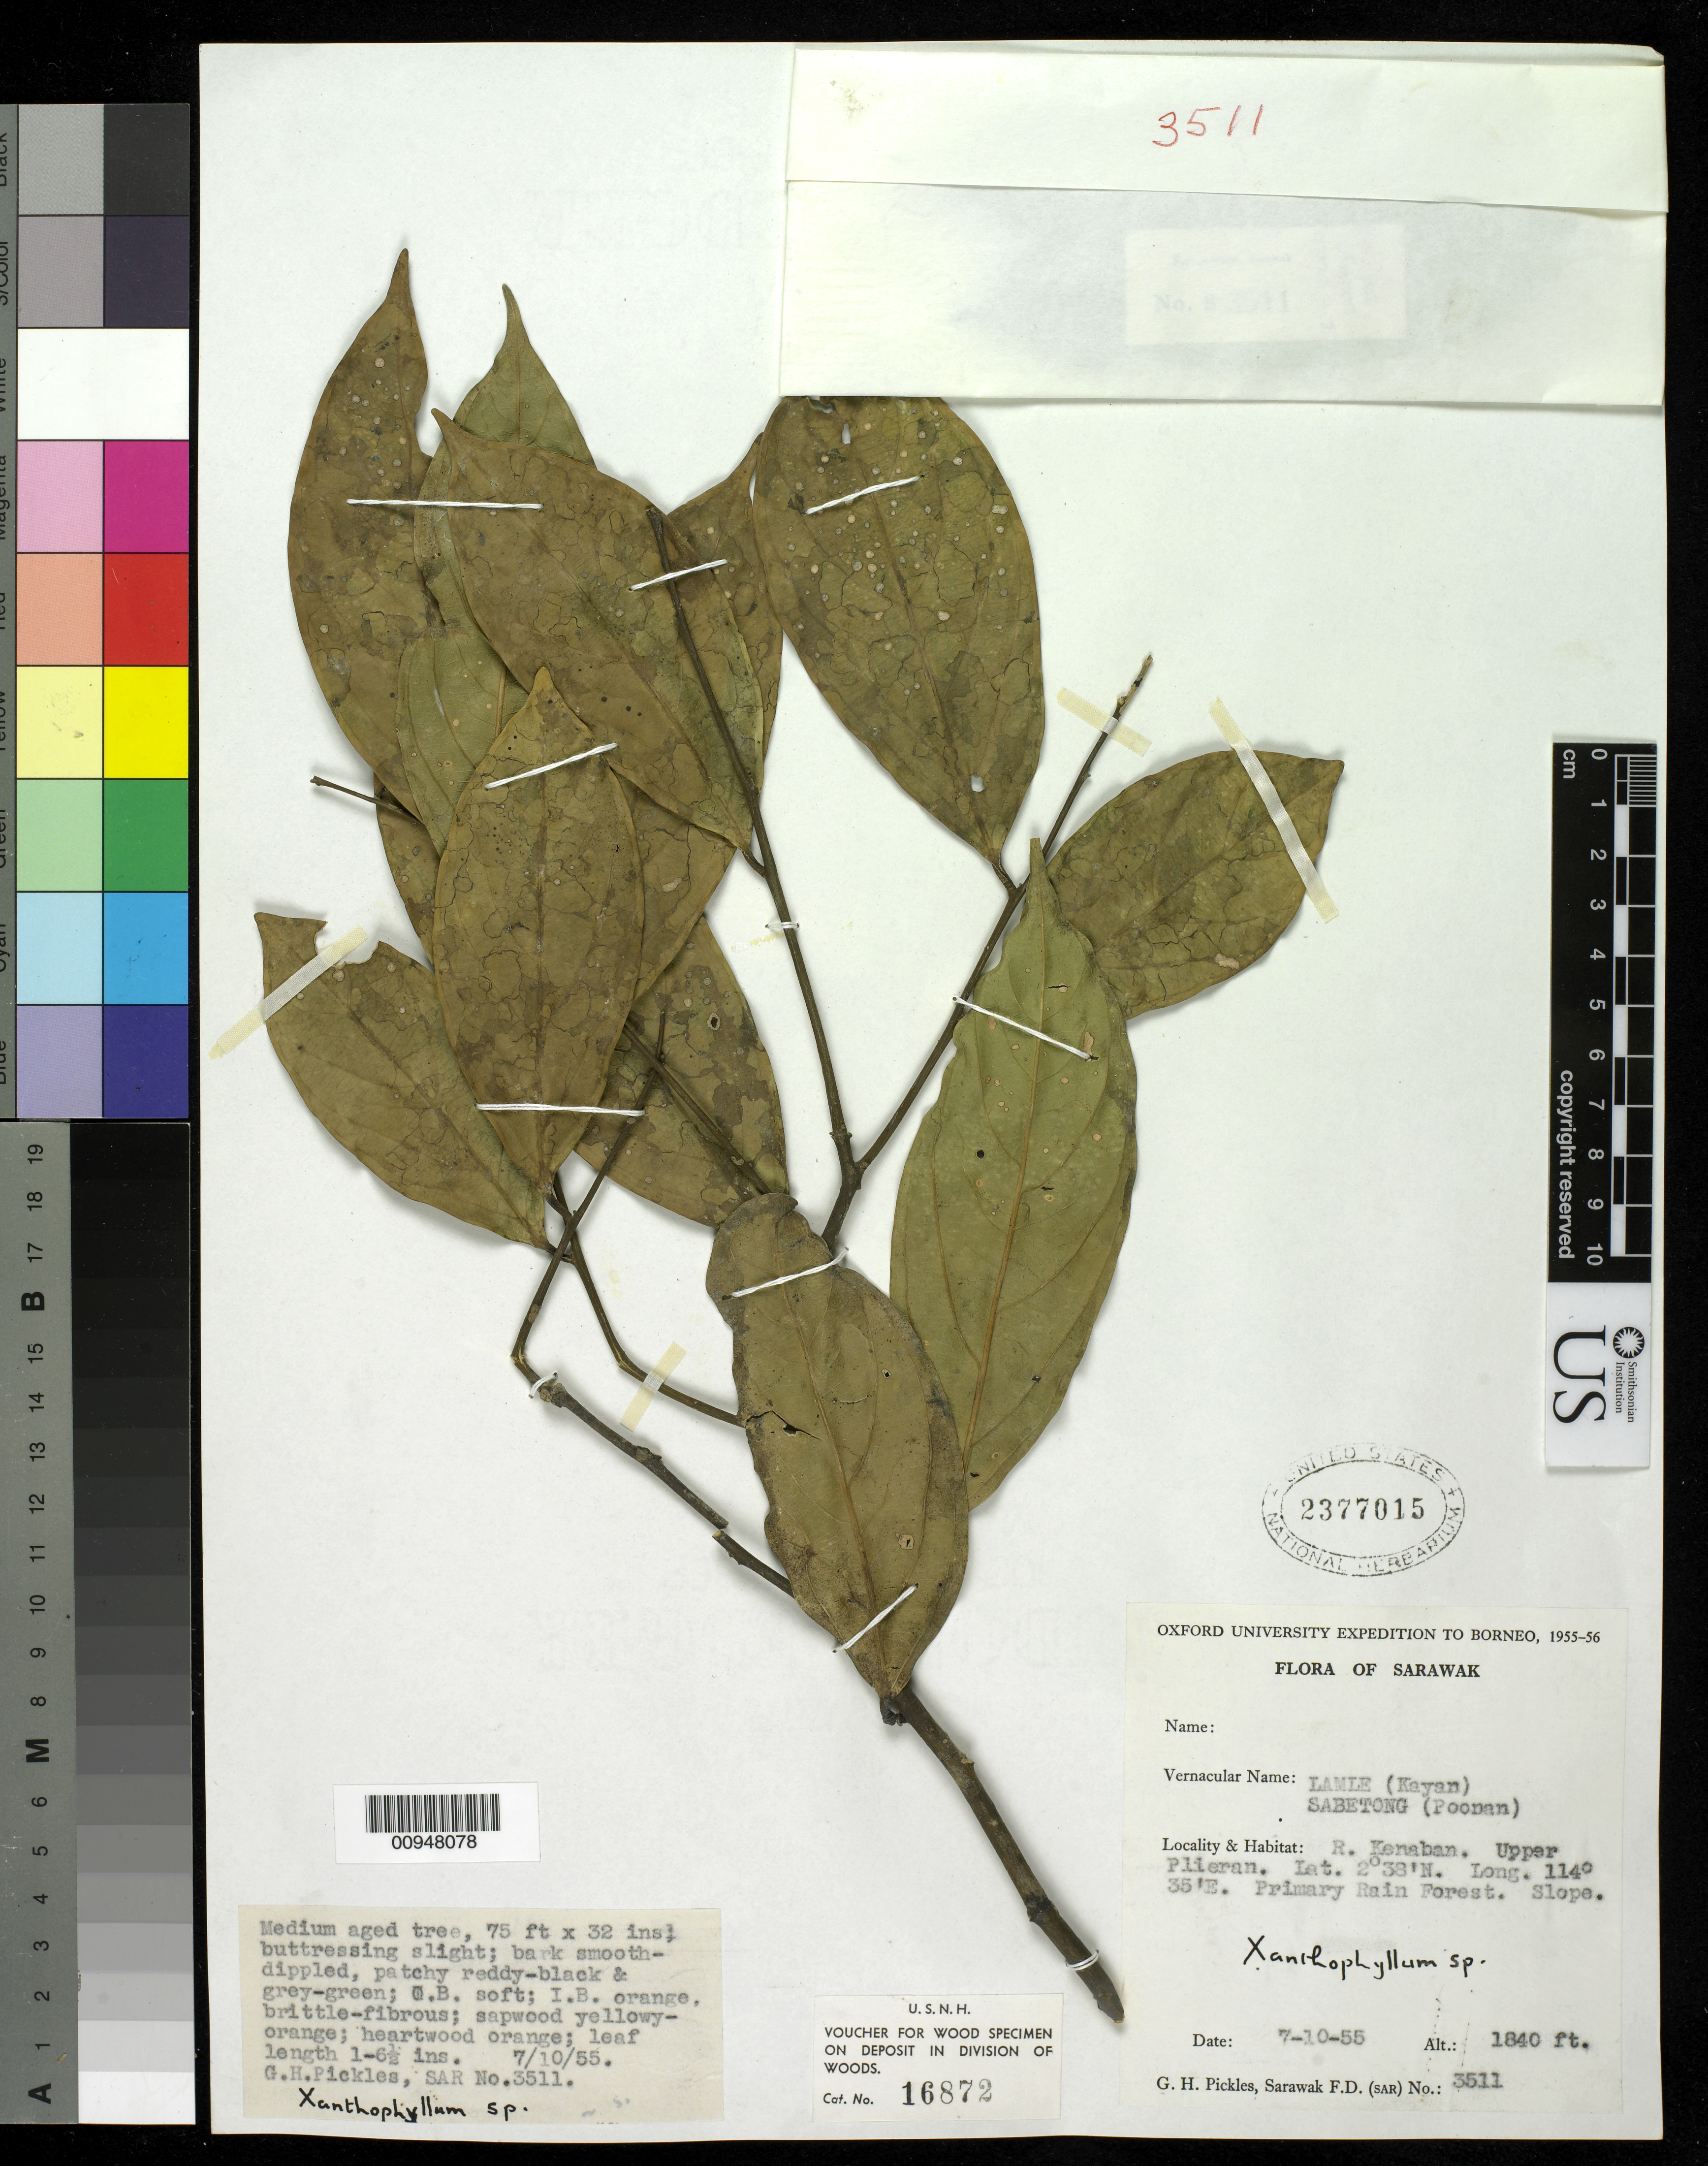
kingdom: Plantae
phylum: Tracheophyta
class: Magnoliopsida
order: Fabales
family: Polygalaceae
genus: Xanthophyllum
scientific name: Xanthophyllum sp.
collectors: G. Pickles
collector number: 3511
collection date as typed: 10 Jul 1955 to 07 Oct 1955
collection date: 1955-07-10/1955-10-07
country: Malaysia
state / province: Sarawak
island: Borneo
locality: River Kenaban, Upper Plieran.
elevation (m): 561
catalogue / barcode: US 2377015